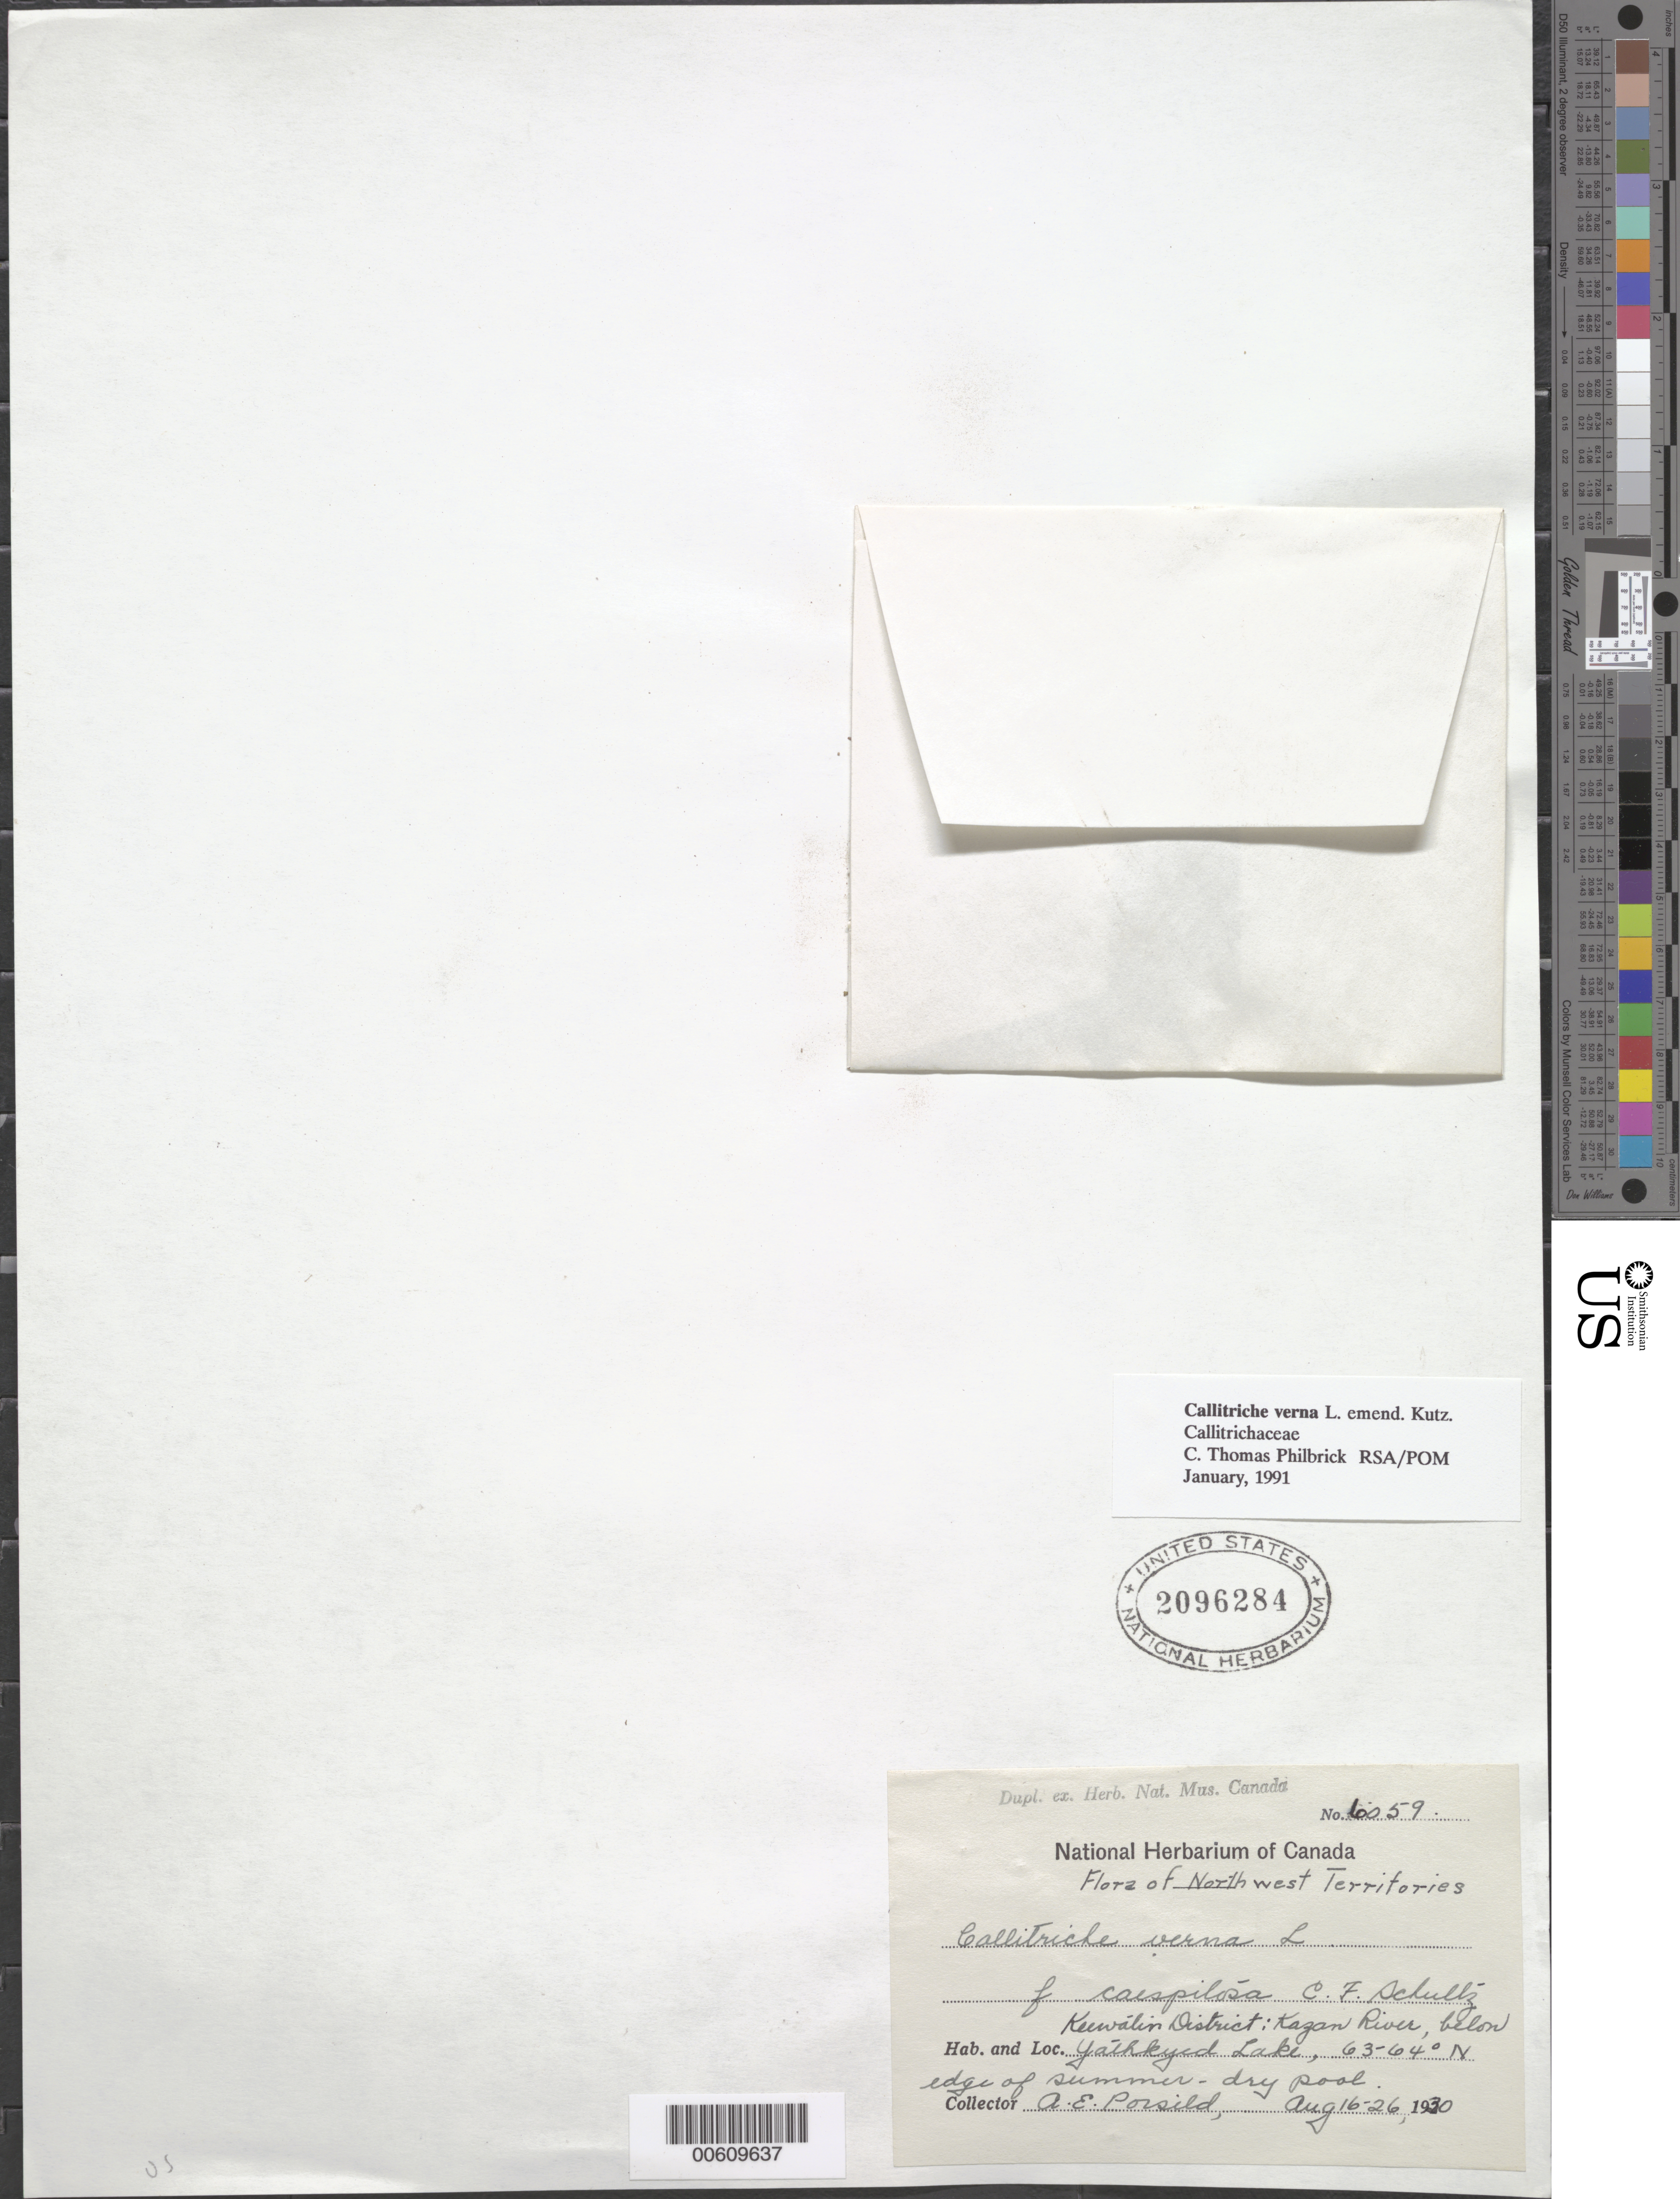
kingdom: Plantae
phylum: Tracheophyta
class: Magnoliopsida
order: Lamiales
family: Plantaginaceae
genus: Callitriche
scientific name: Callitriche verna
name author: L.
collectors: A. E. Porsild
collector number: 6059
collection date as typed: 16 Aug 1930 to 26 Aug 1930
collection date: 1930-08-16/1930-08-26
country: Canada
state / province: Nunavut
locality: Kazan River, below Yathkyed Lake [Formerly in Northwest Territories, Keewatin District]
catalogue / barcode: US 2096284